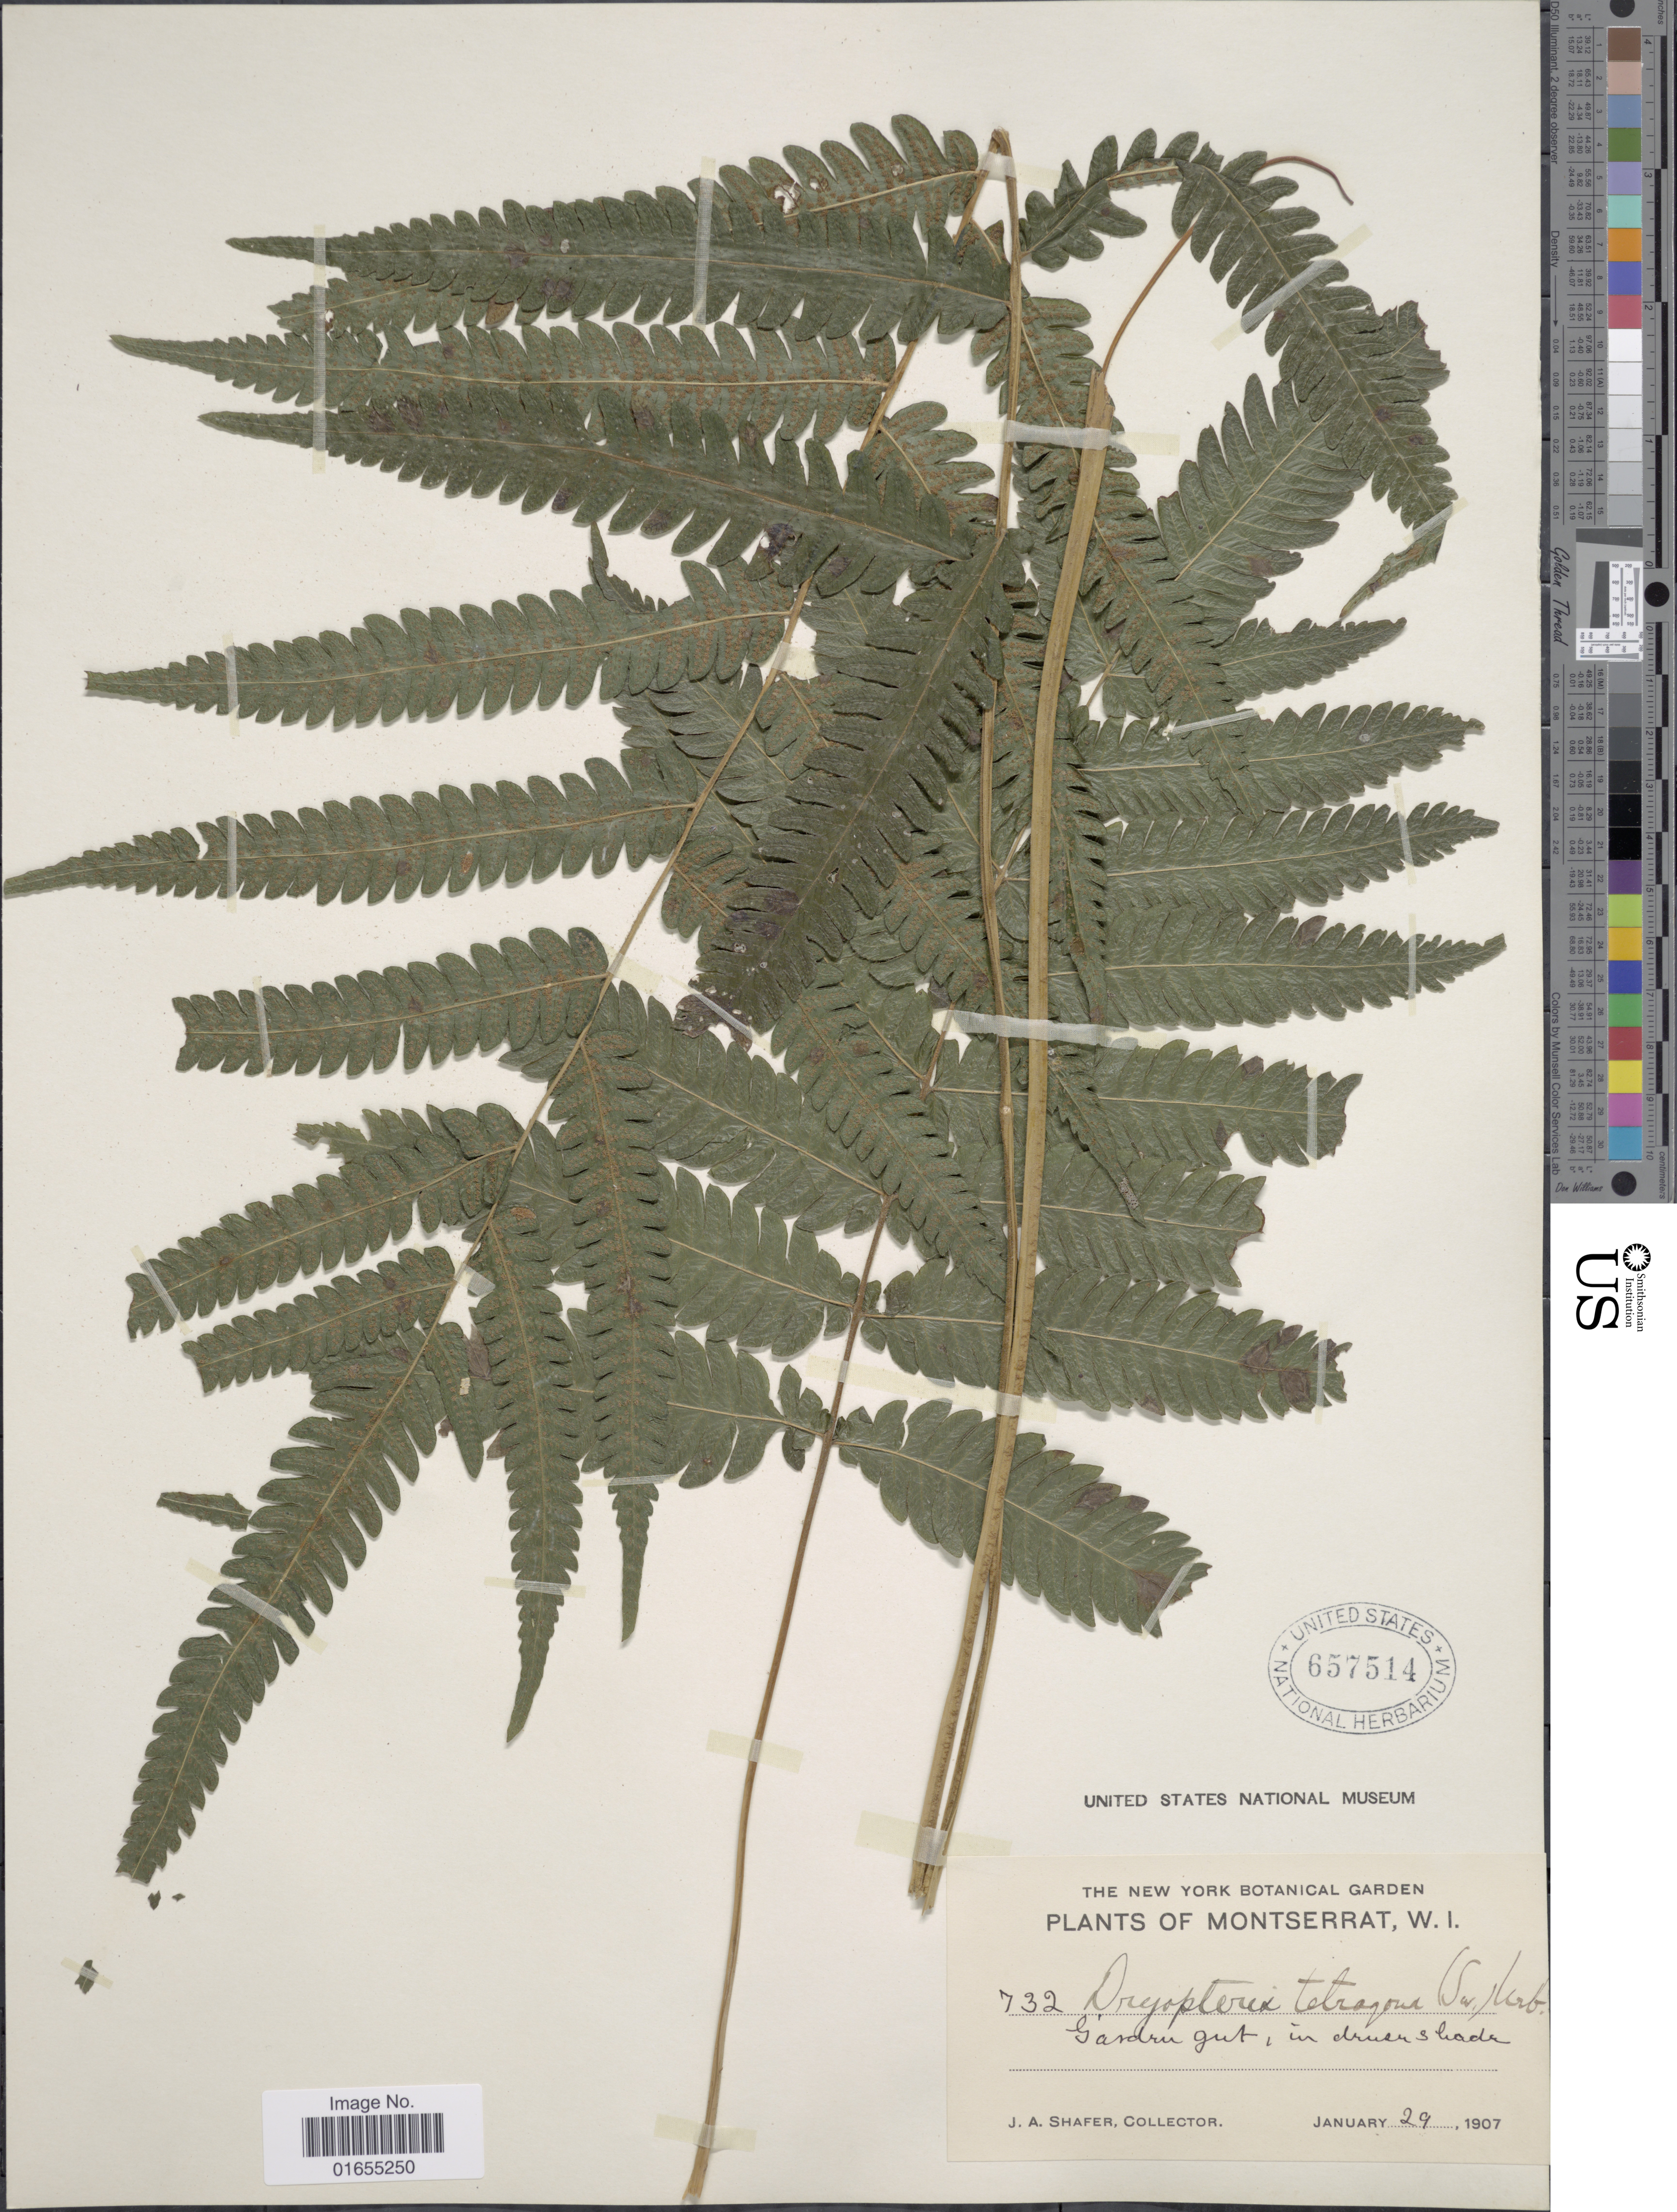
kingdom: Plantae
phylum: Tracheophyta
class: Polypodiopsida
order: Polypodiales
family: Thelypteridaceae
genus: Goniopteris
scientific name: Goniopteris tetragona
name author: (C. Presl) Sw.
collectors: J. A. Shafer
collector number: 732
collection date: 1907-01-29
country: Montserrat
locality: Montserrat, W. I.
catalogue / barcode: US 657514